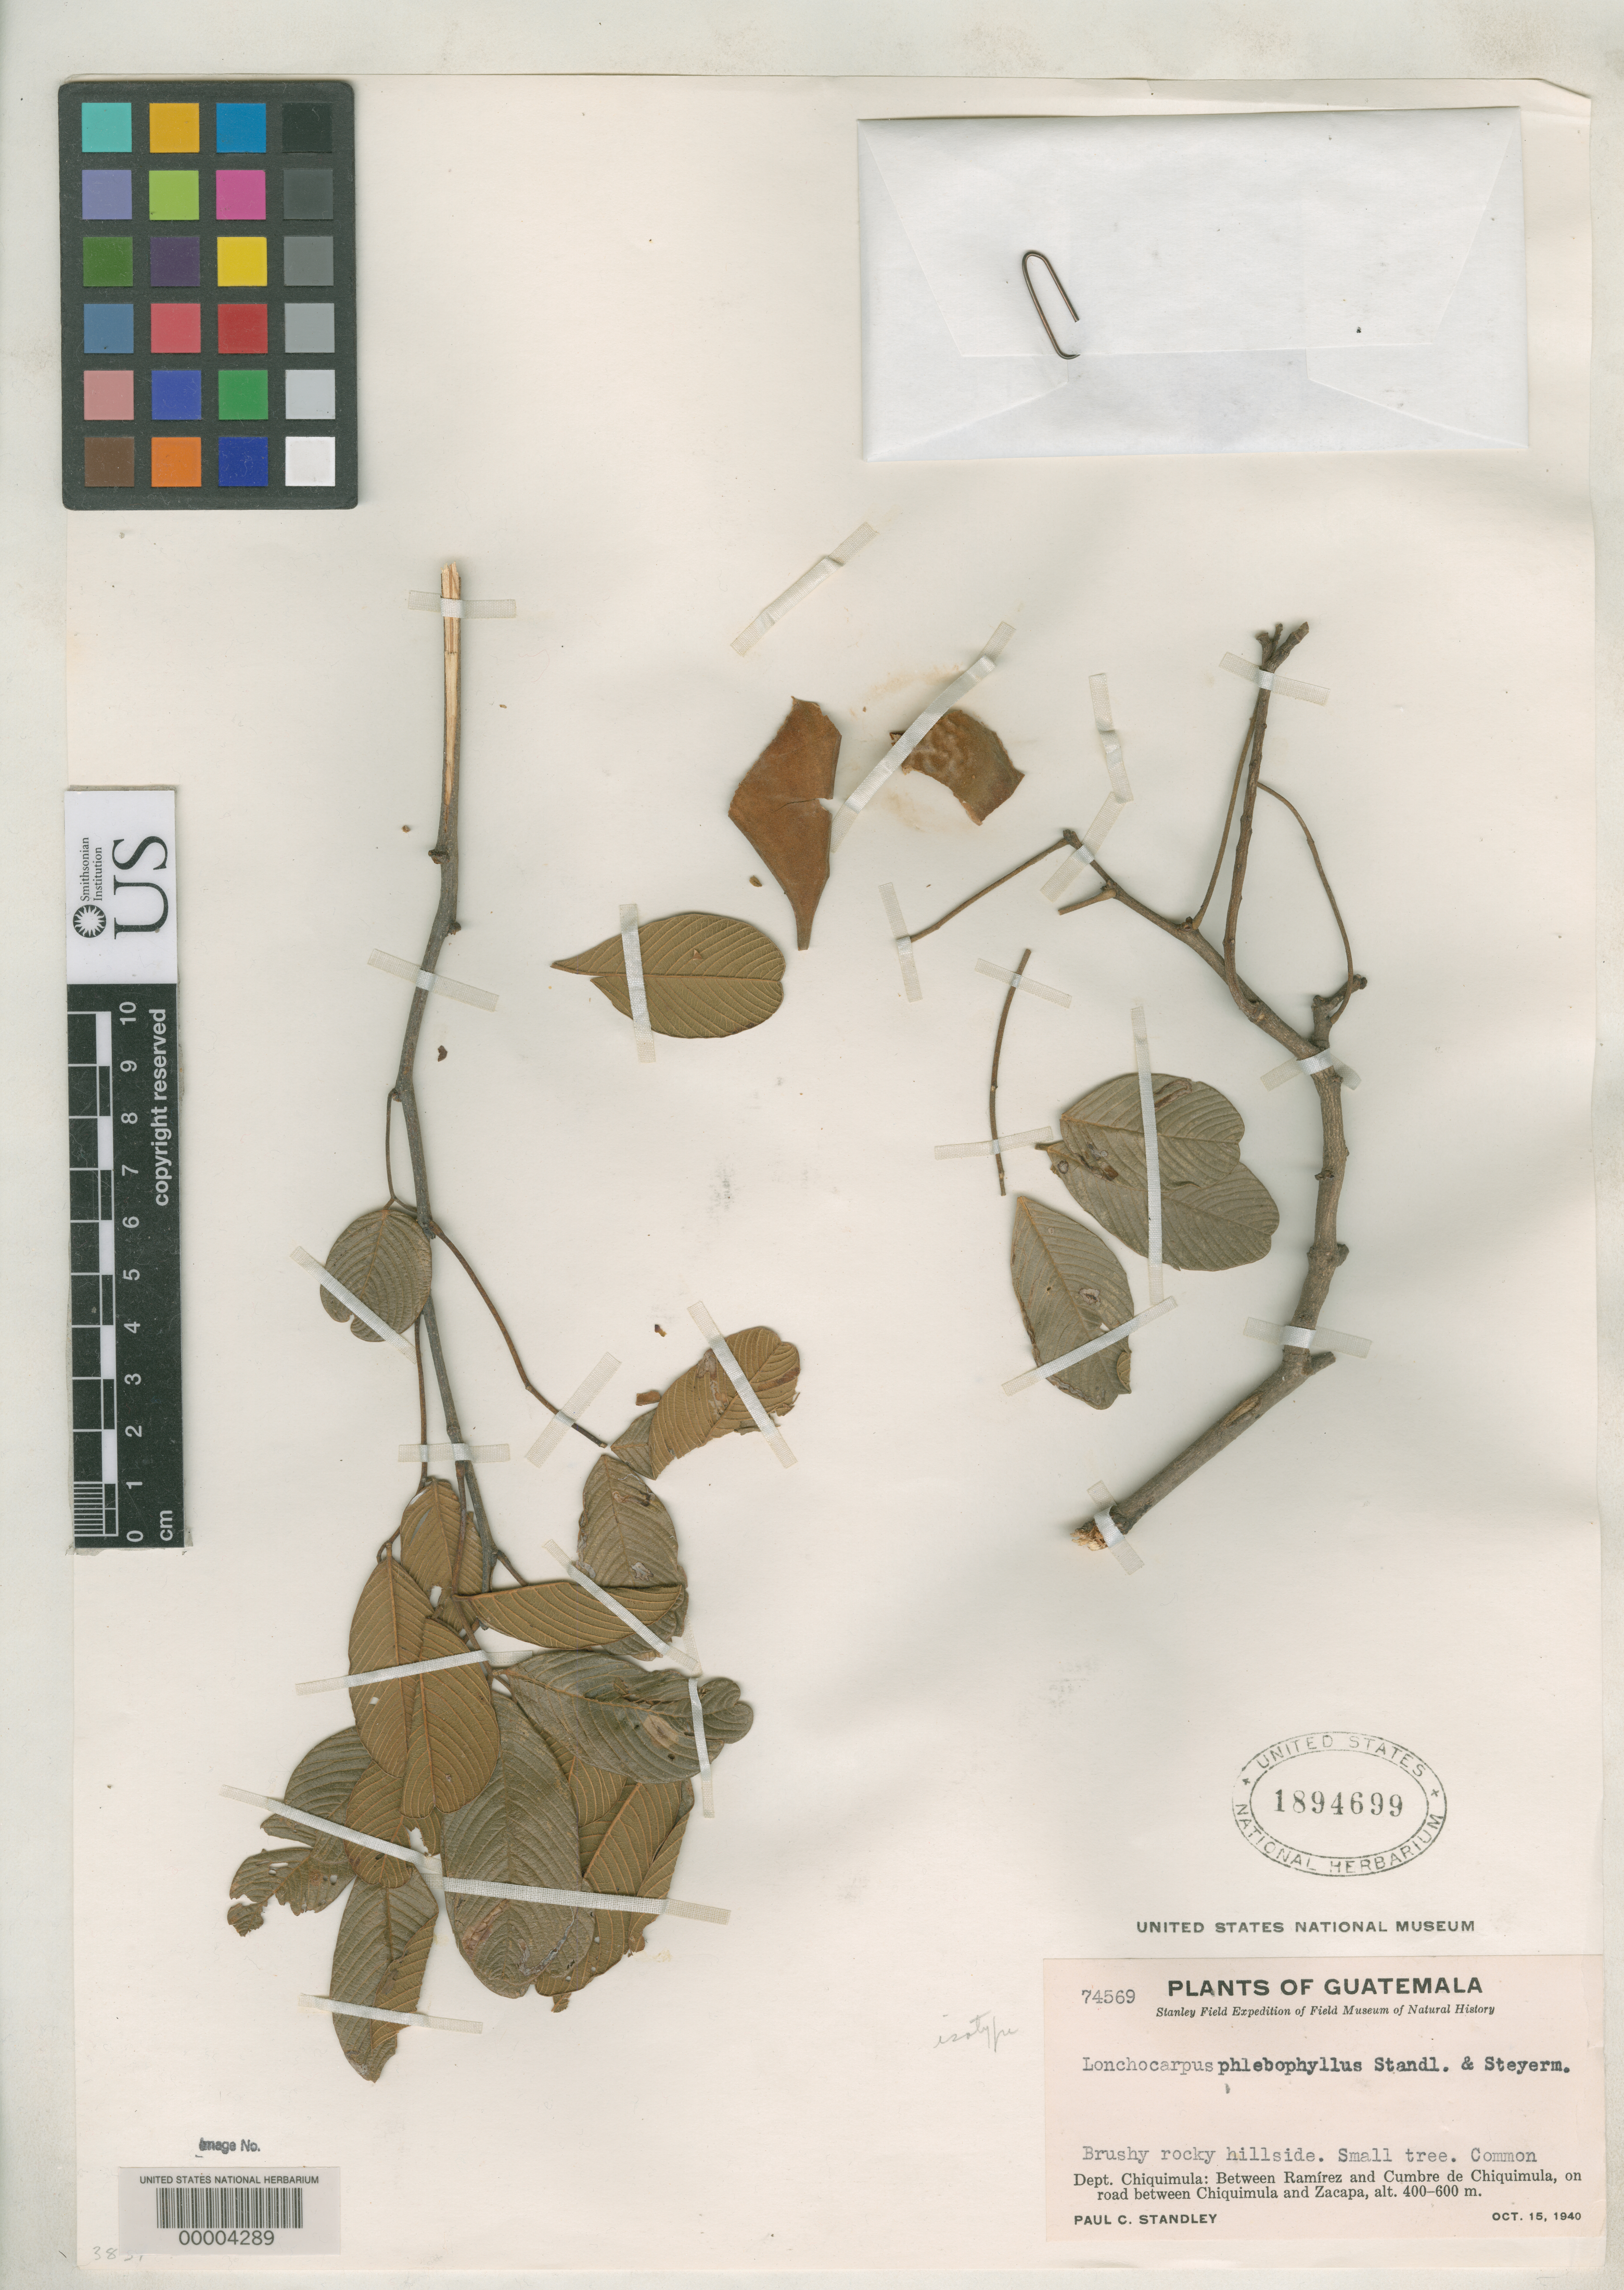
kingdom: Plantae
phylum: Tracheophyta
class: Magnoliopsida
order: Fabales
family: Fabaceae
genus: Lonchocarpus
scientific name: Lonchocarpus phlebophyllus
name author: Standl. & Steyerm.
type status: Isotype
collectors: P. C. Standley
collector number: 74569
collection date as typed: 15 Oct 1940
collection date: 1940-10-15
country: Guatemala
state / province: Chiquimula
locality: Between Ramirez & Cumbre de Chiquimula, road between Chiquimula & Zacapa.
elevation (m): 400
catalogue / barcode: US 1894699